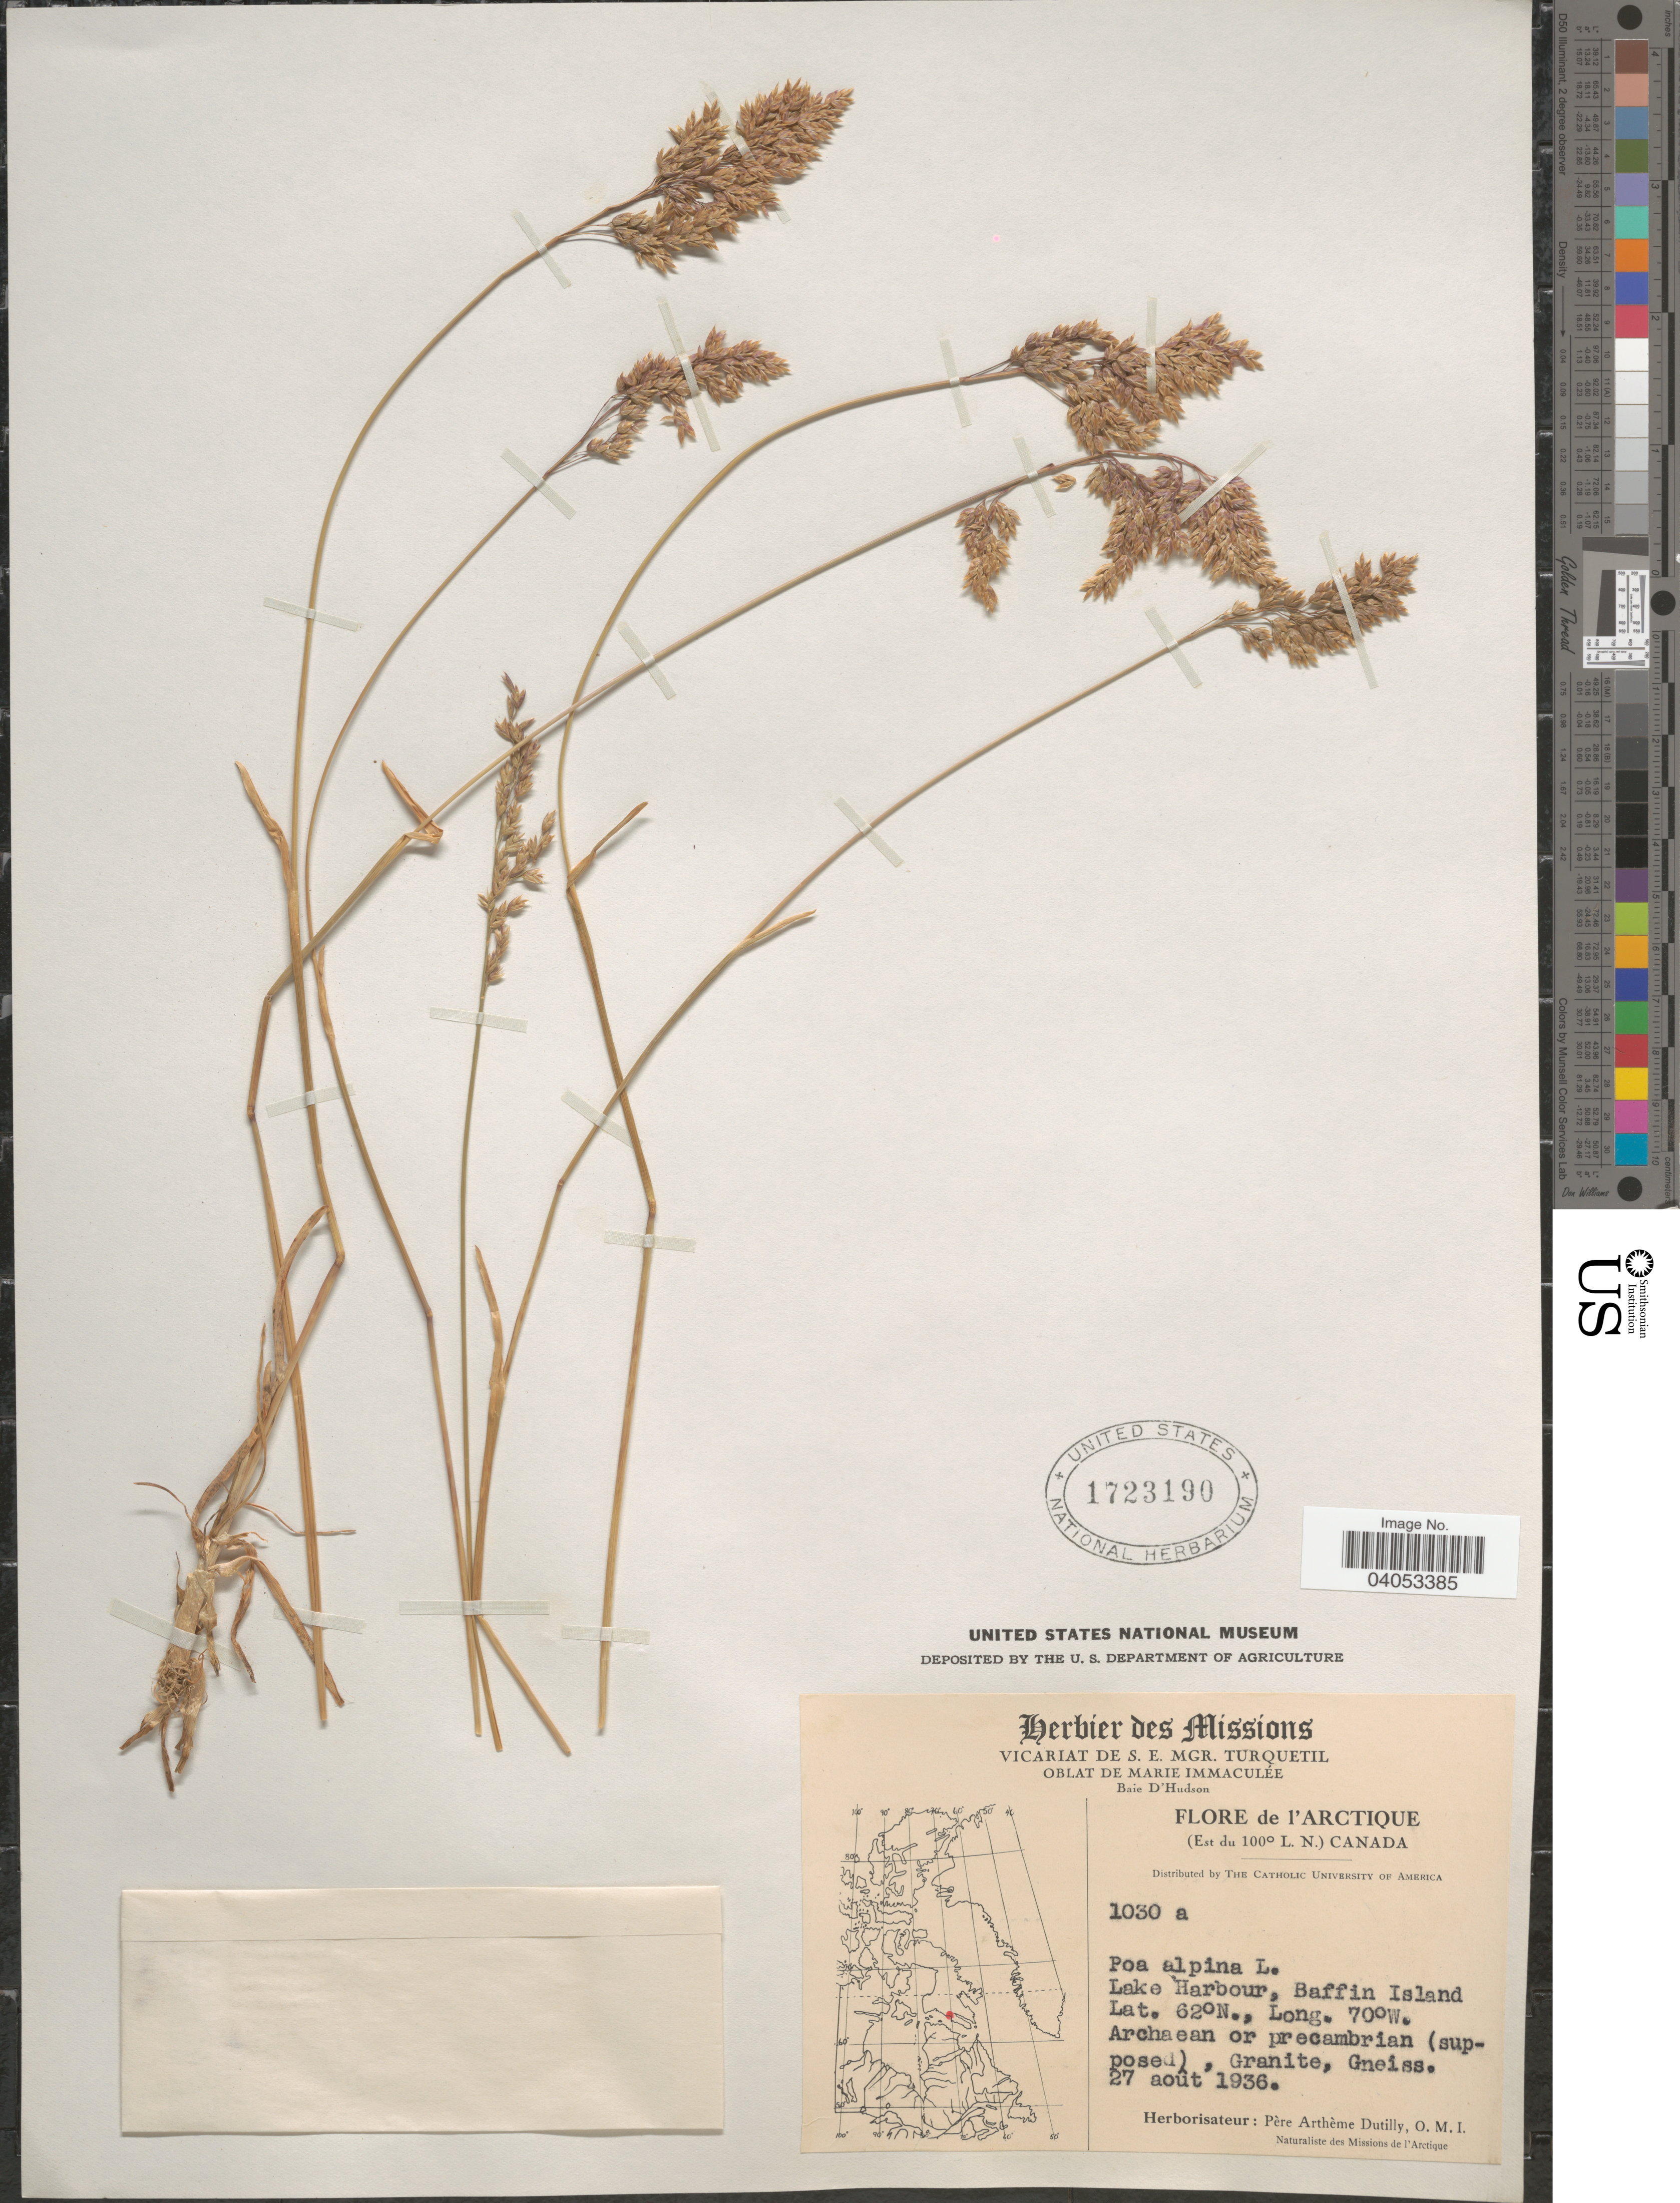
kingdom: Plantae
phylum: Tracheophyta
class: Liliopsida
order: Poales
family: Poaceae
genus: Poa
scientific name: Poa alpina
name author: L.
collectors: P. Dutilly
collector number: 1030a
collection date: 1936-08-27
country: Canada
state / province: Nunavut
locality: Arctique (Est du 100° L. N.). Lake Harbour, Baffin Island.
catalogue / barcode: US 1723190